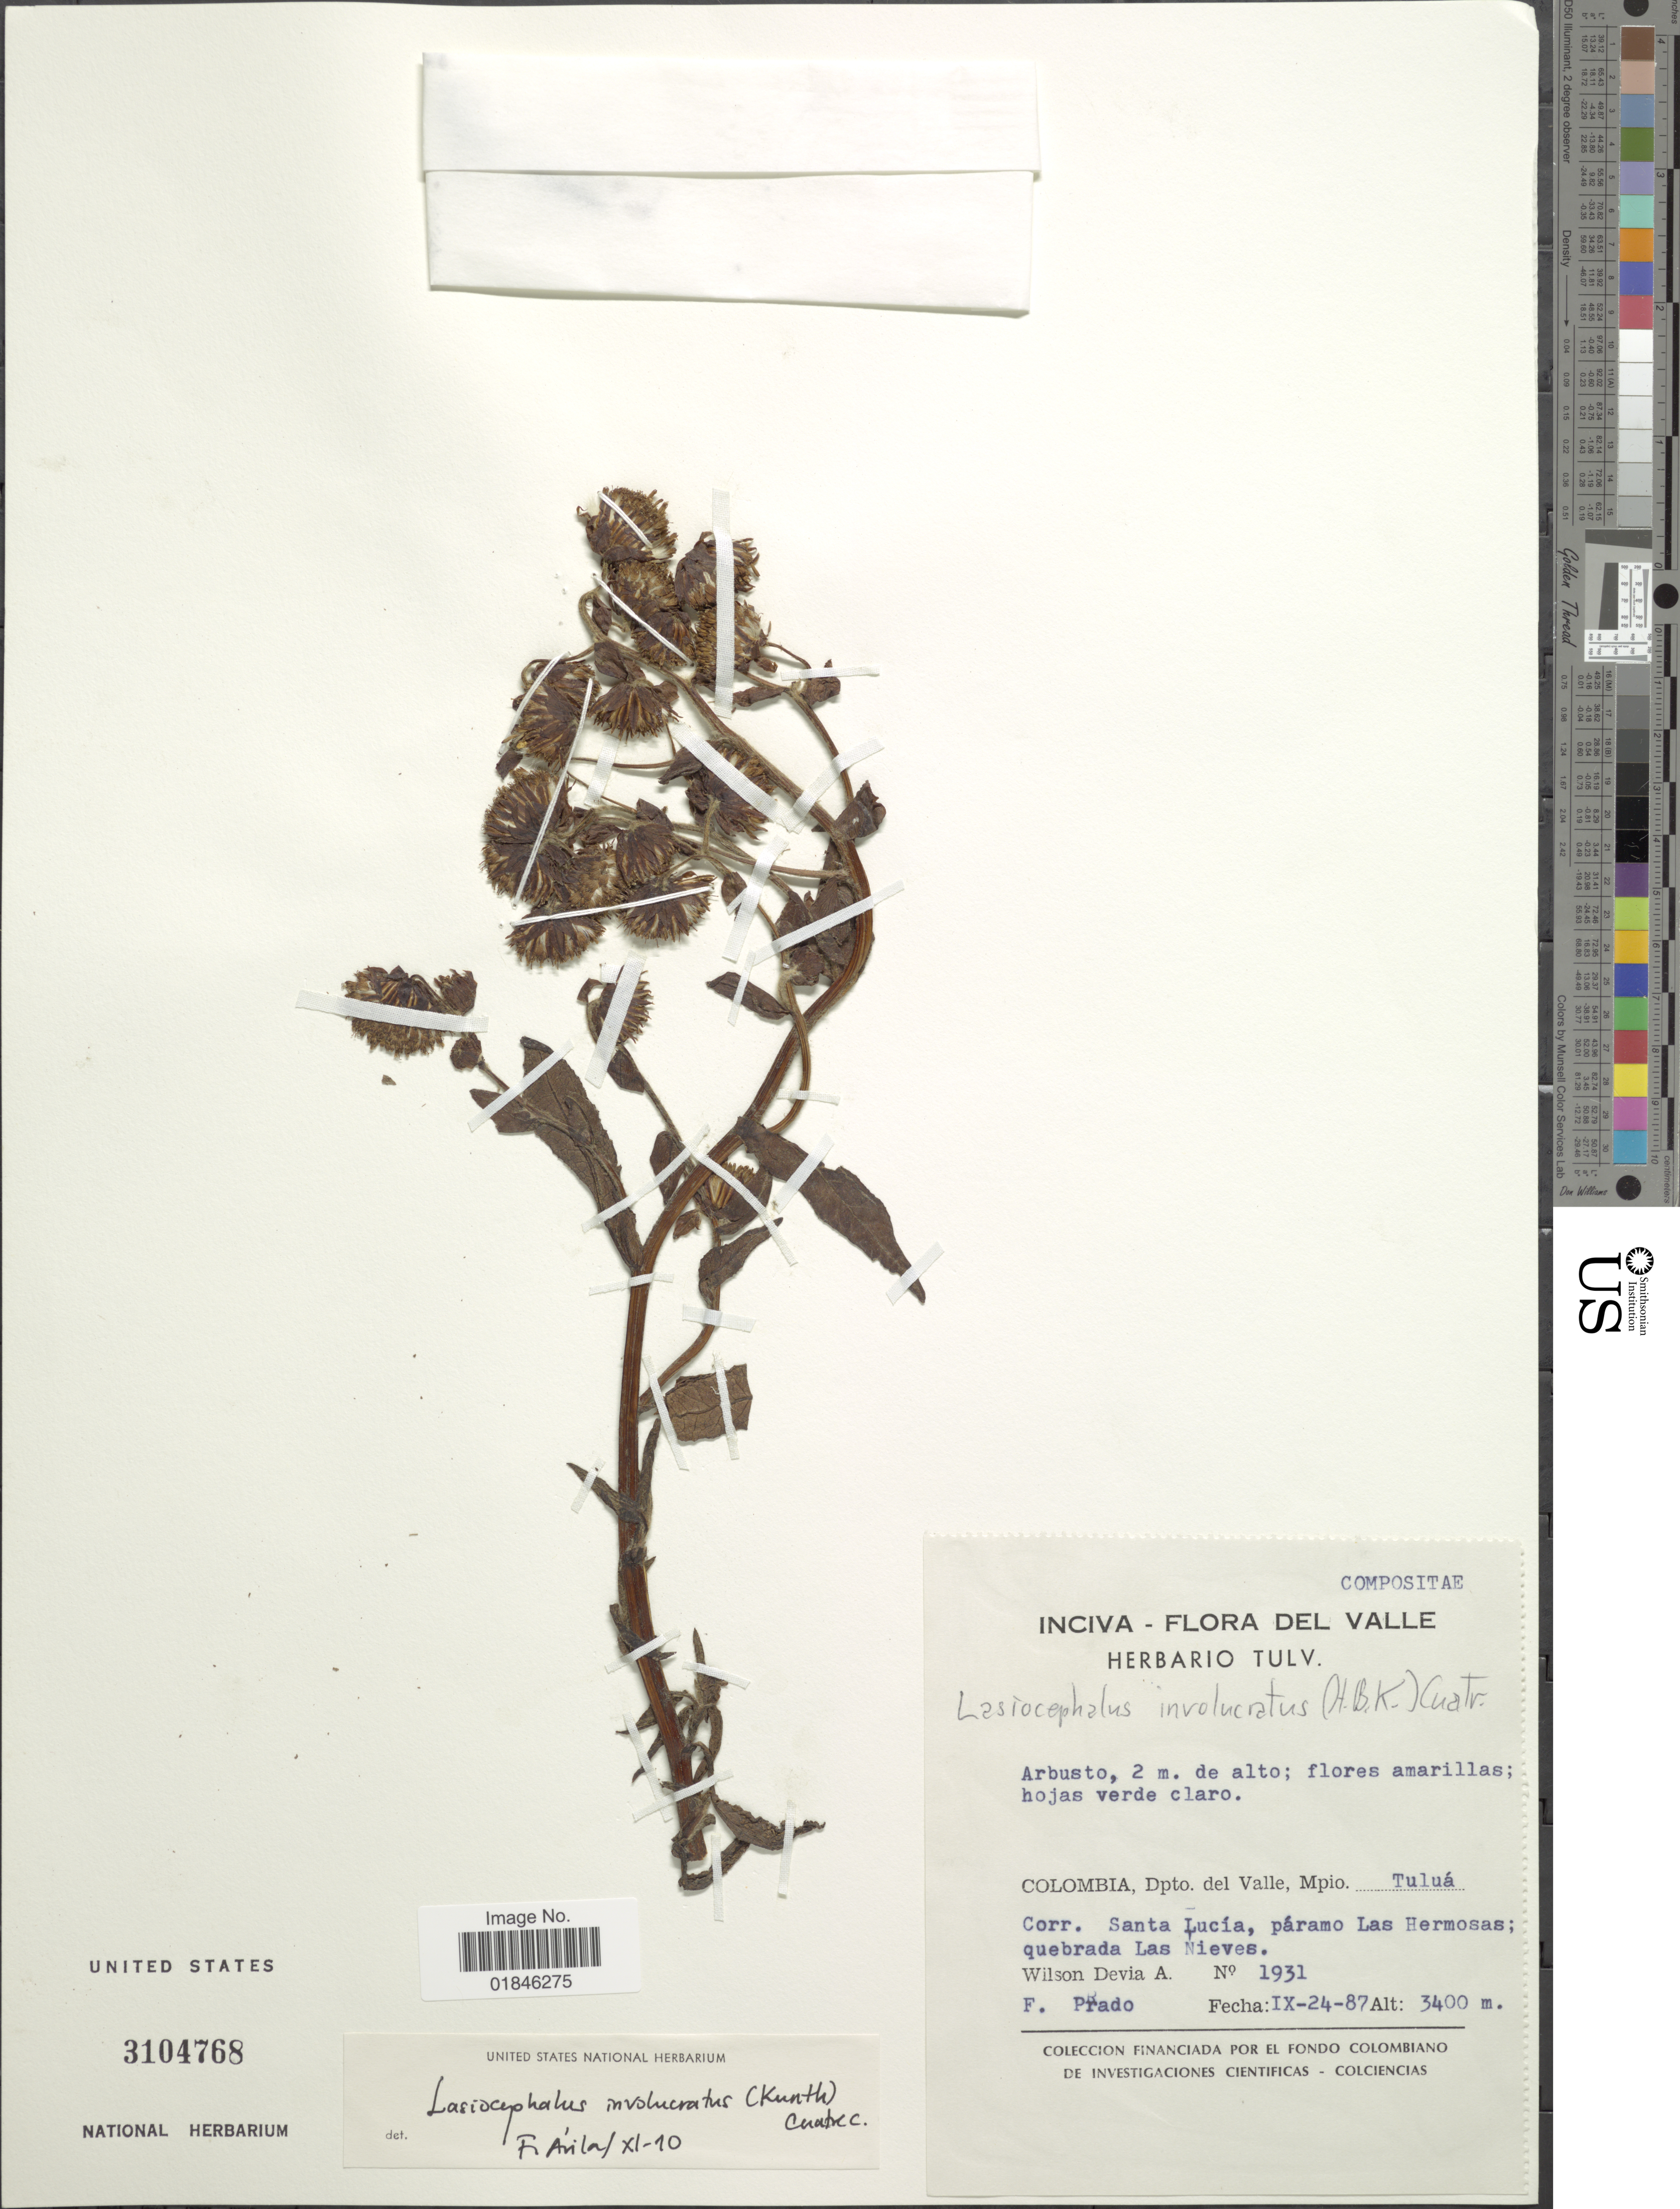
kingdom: Plantae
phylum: Tracheophyta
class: Magnoliopsida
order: Asterales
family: Asteraceae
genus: Senecio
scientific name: Senecio involucratus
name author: (Kunth) DC.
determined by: Salomon, Luciana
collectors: W. Devia A. & F. Prado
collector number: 1931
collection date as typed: Transcribed d/m/y: 24/9/87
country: Colombia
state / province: Valle del Cauca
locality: Colombia, Dpto. del Valle, Mpio. Tuluá. Corr. Santa Lucía, páramo Las Hermosas; quebrada Las Nieves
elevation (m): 3400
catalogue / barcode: US 3104768